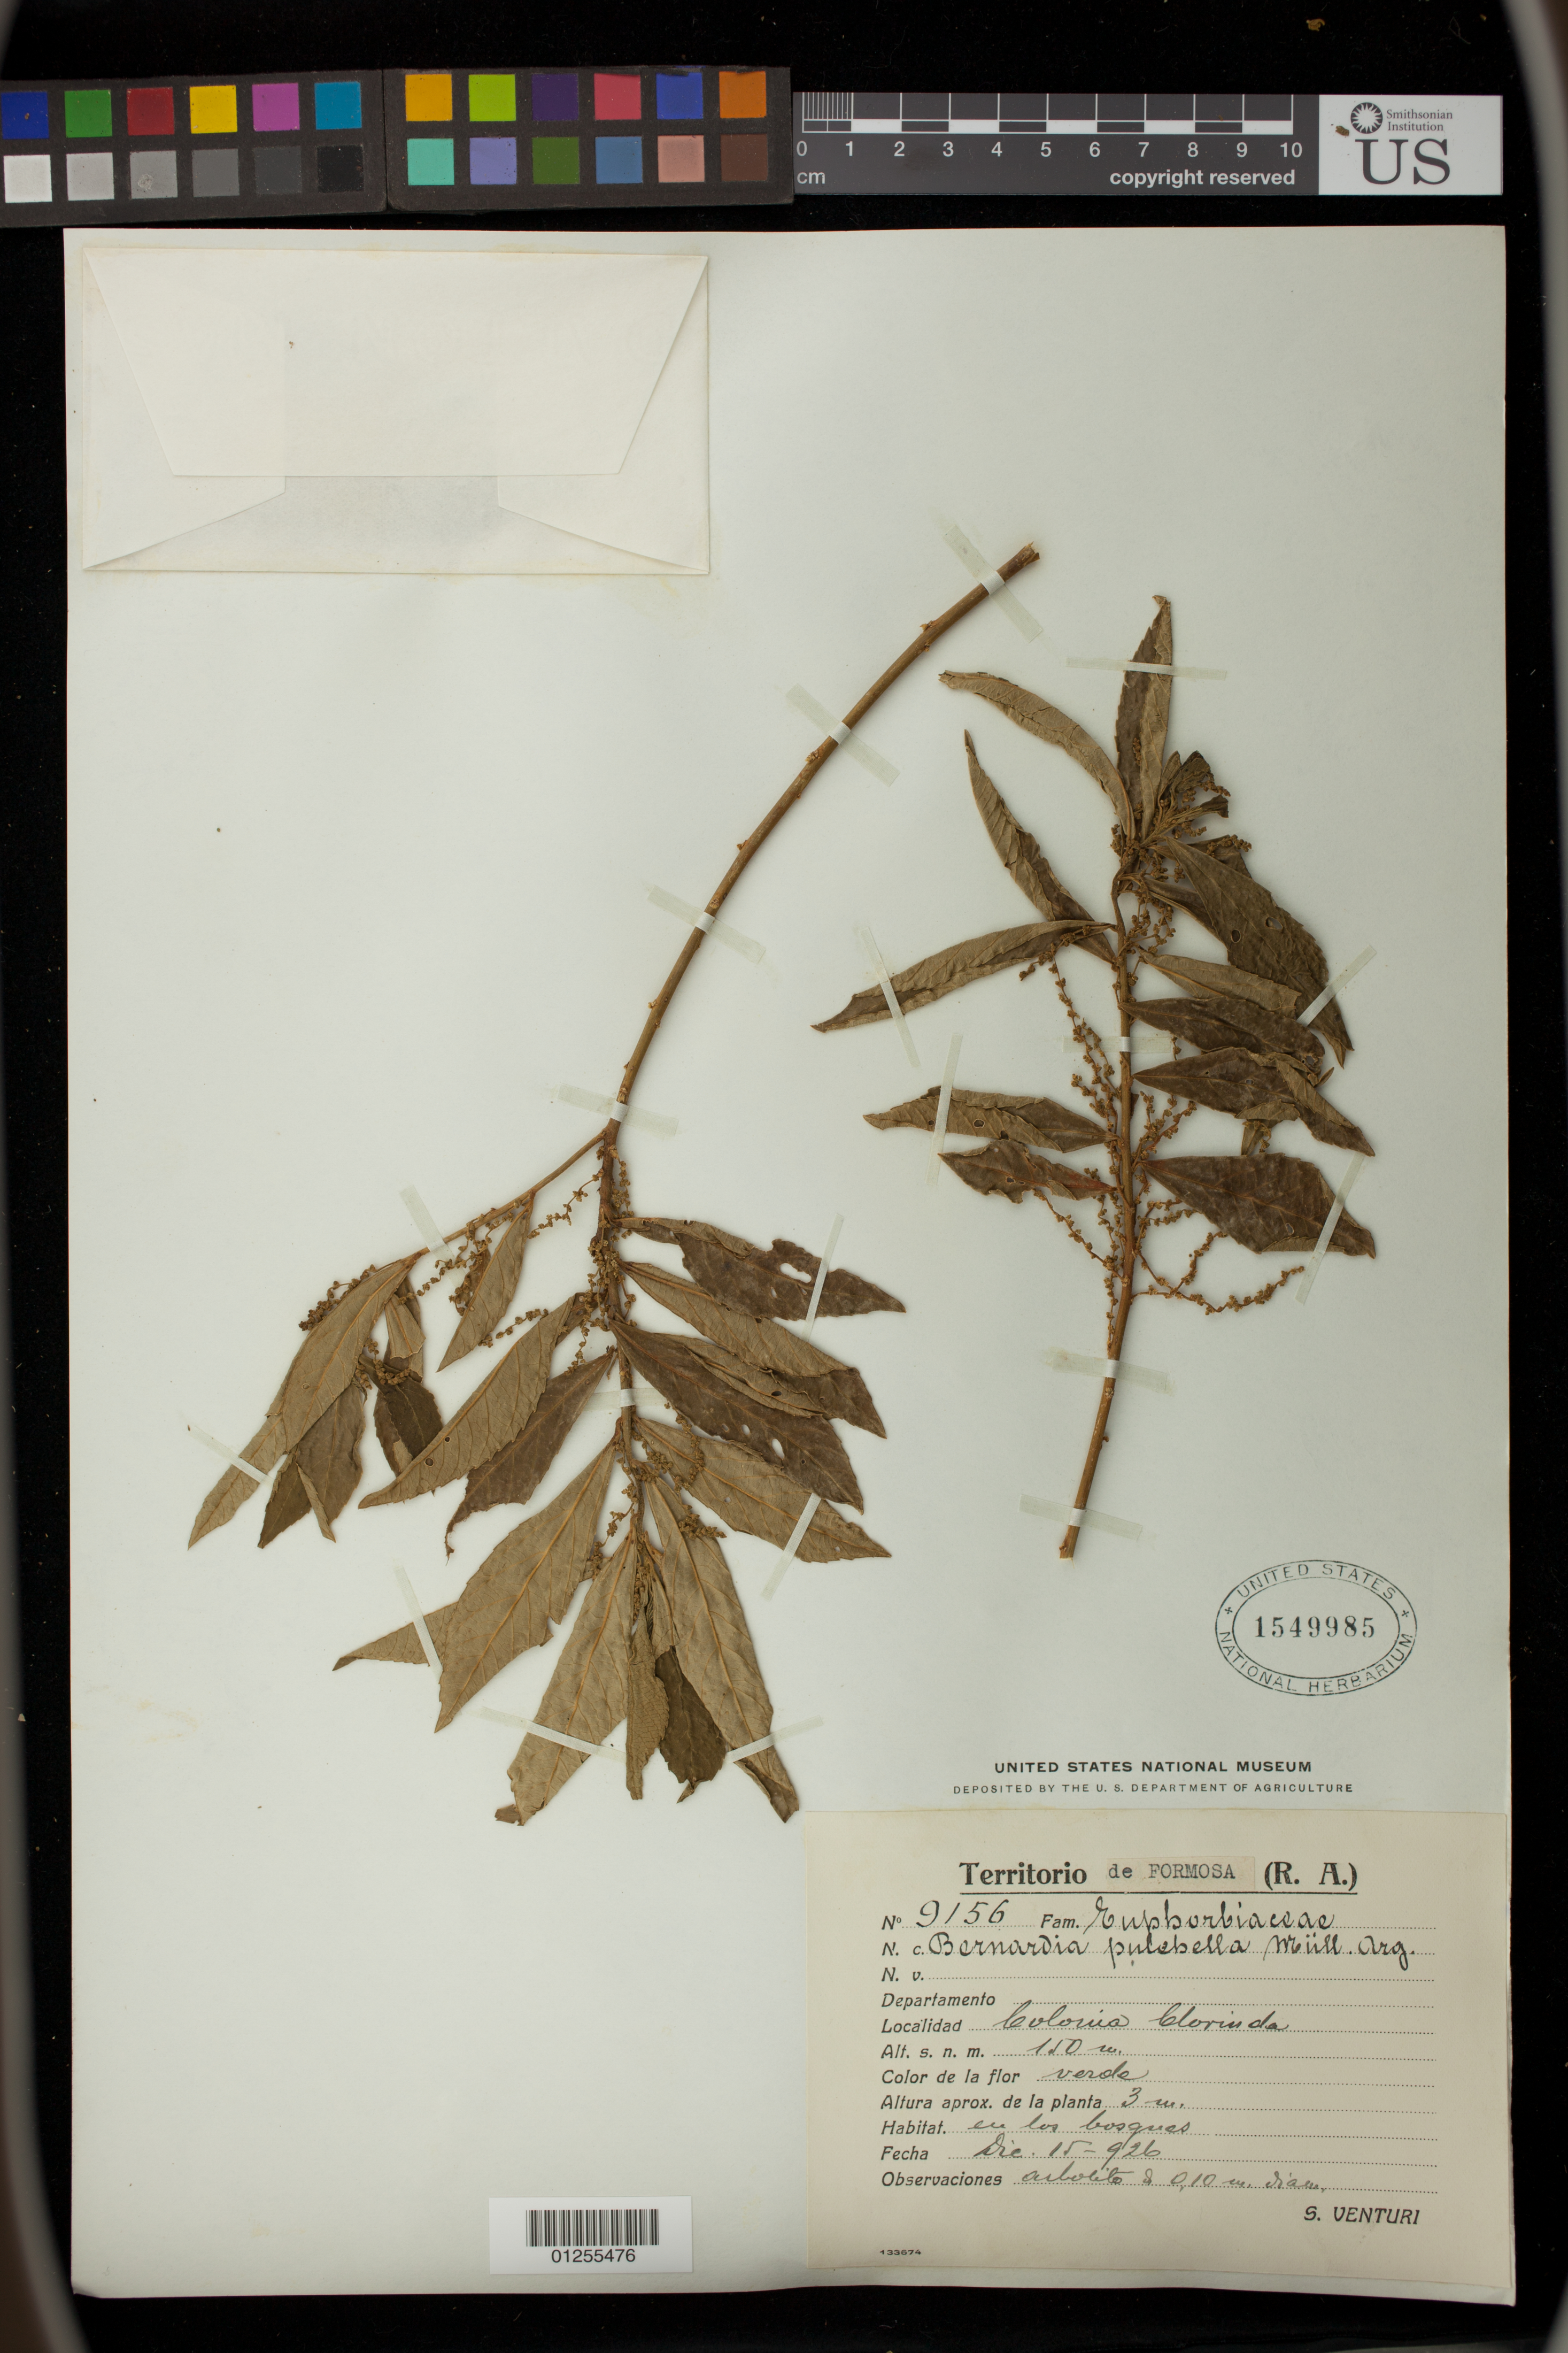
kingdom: Plantae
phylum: Tracheophyta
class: Magnoliopsida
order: Malpighiales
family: Euphorbiaceae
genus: Bernardia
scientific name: Bernardia pulchella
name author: (Baill.) Müll. Arg.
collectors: S. Venturi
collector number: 9156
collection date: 1926-12-15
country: Taiwan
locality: Colonia Clorinda, Formosa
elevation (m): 150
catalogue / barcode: US 1549985